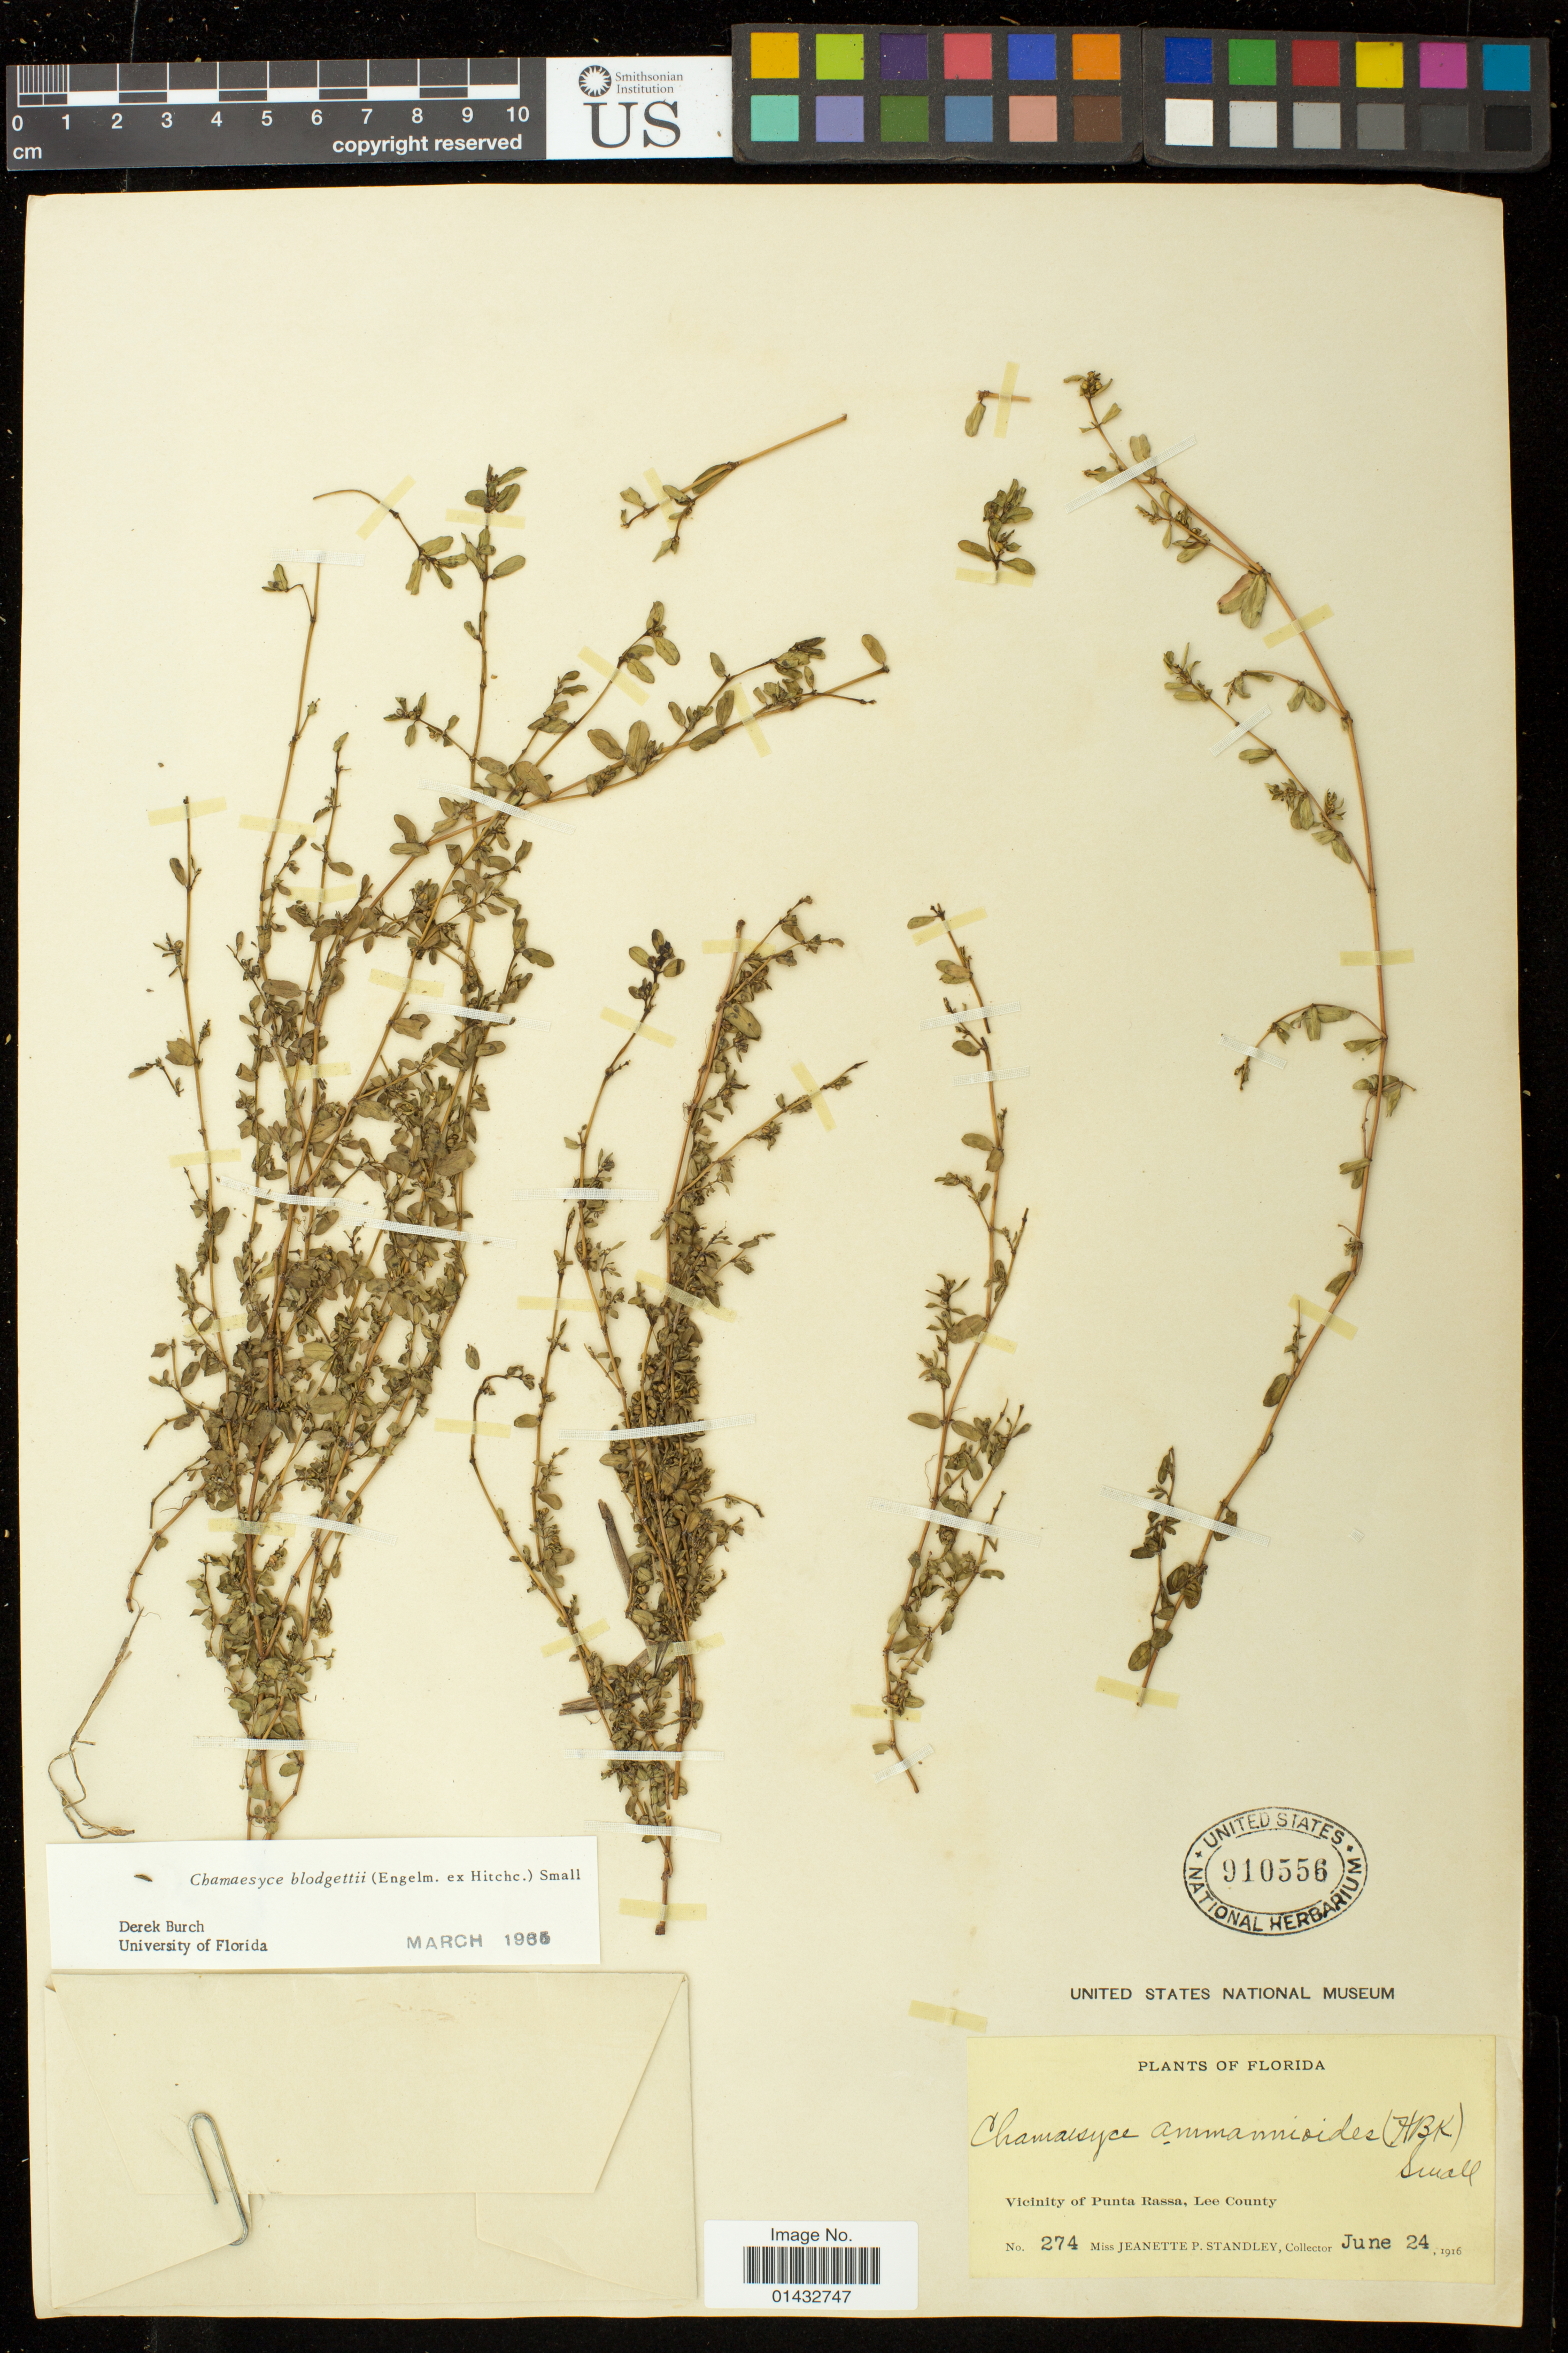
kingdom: Plantae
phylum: Tracheophyta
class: Magnoliopsida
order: Malpighiales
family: Euphorbiaceae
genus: Euphorbia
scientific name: Euphorbia blodgettii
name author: Engelm. ex Hitchc.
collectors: J. P. Standley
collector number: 274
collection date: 1916-06-24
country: United States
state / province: Florida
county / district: Lee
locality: Vicinity of Punta Rassa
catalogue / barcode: US 910556